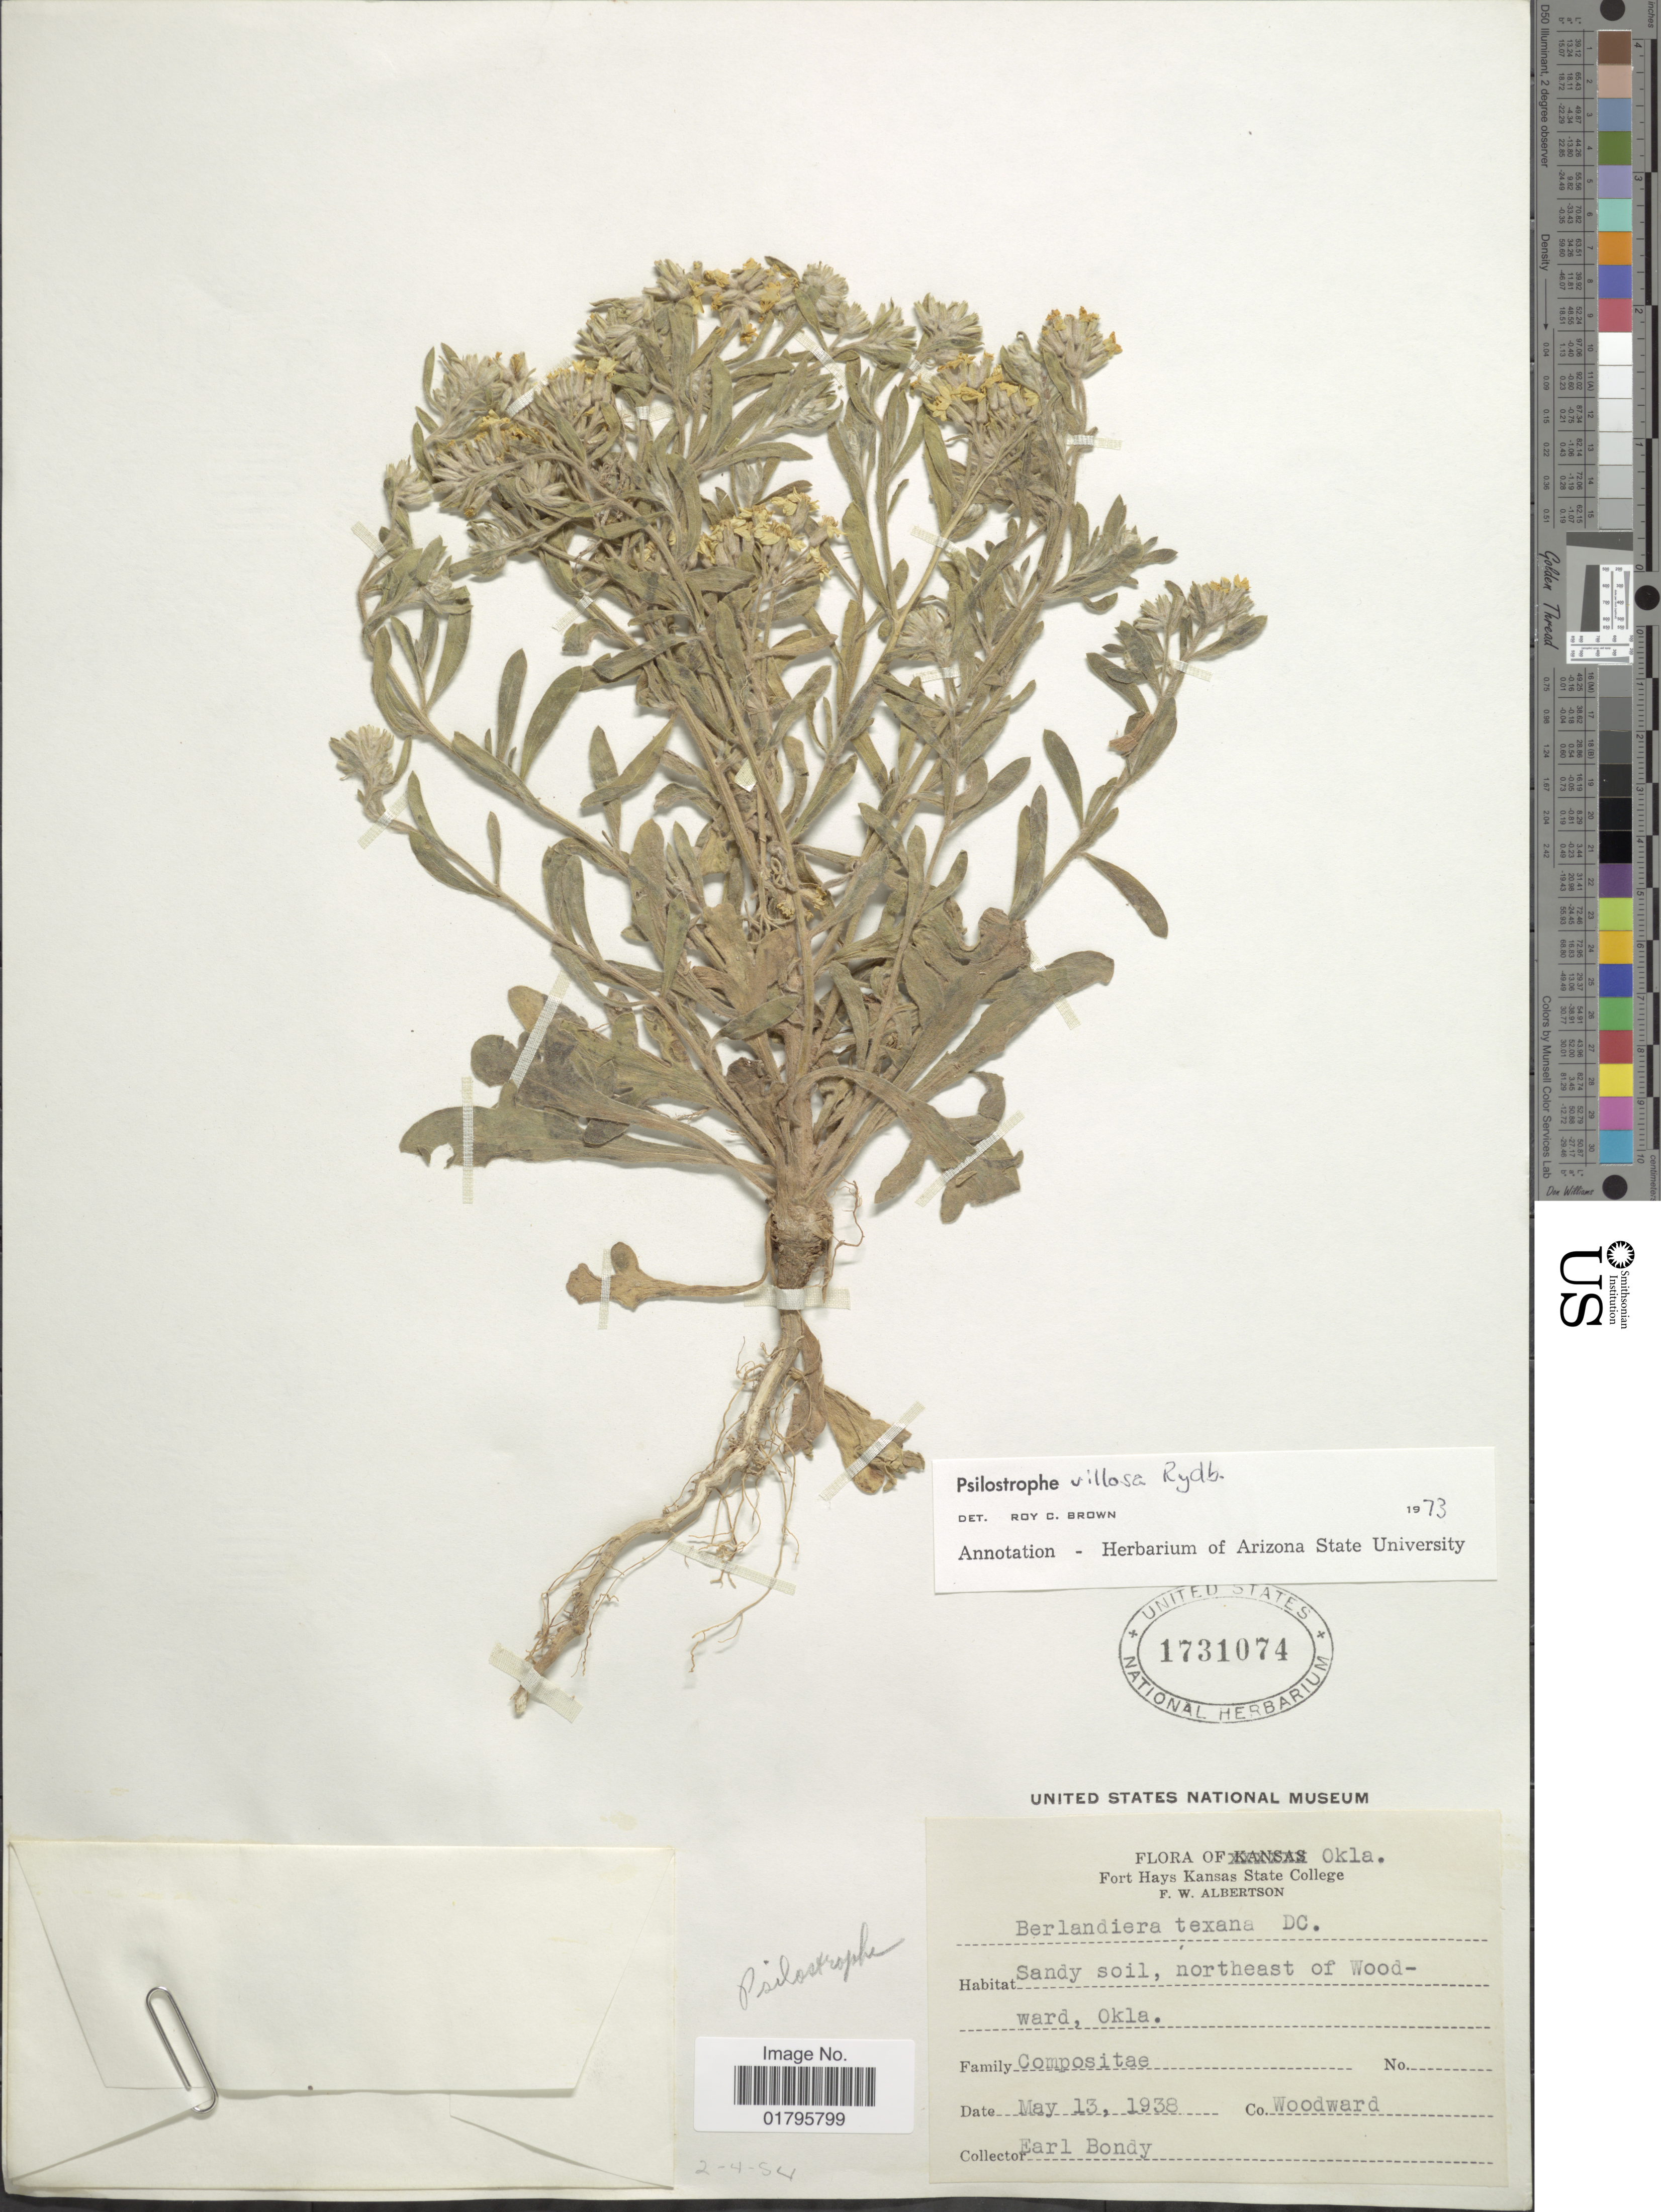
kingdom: Plantae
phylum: Tracheophyta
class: Magnoliopsida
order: Asterales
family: Asteraceae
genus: Psilostrophe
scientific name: Psilostrophe villosa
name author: Rydb. ex Britton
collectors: E. Bondy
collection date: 1938-05-13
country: United States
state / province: Oklahoma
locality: Northeast of Woodward, Okla. Co. Woodward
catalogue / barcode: US 1731074